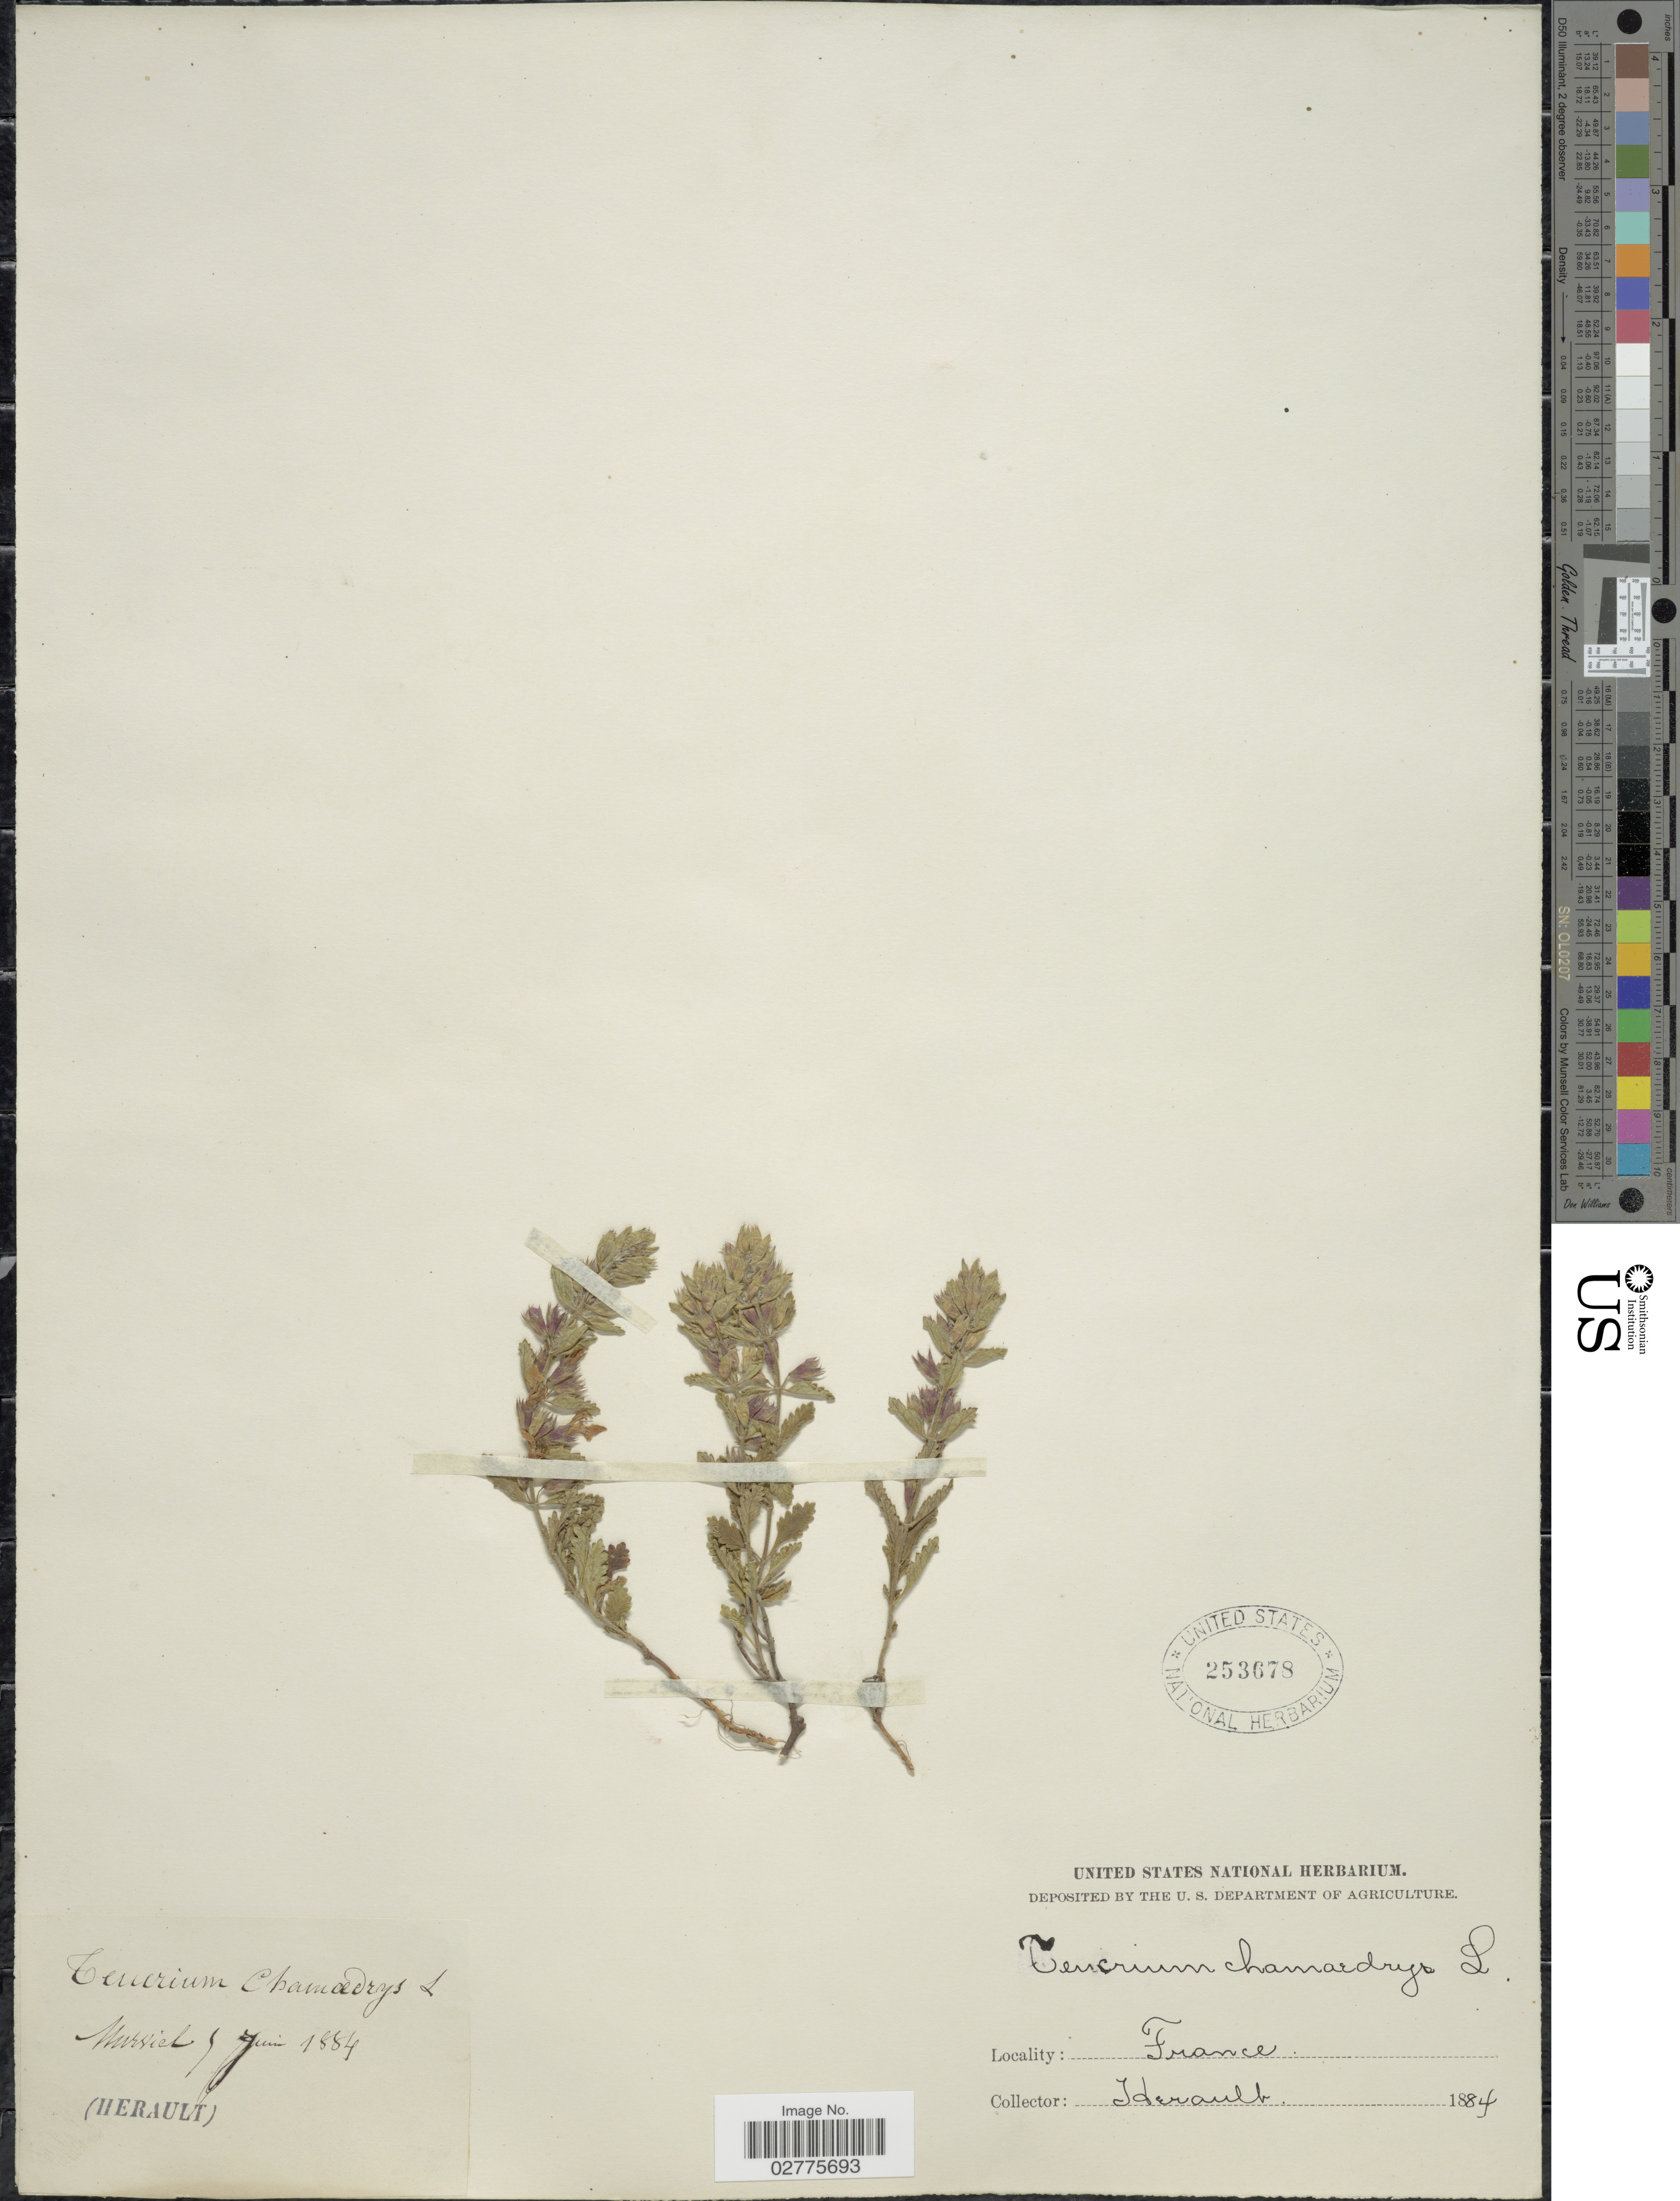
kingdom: Plantae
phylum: Tracheophyta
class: Magnoliopsida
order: Lamiales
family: Lamiaceae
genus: Teucrium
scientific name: Teucrium chamaedrys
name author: L.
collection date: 1884-06-05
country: France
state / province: Occitanie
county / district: Hérault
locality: Murhiel.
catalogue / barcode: US 253678